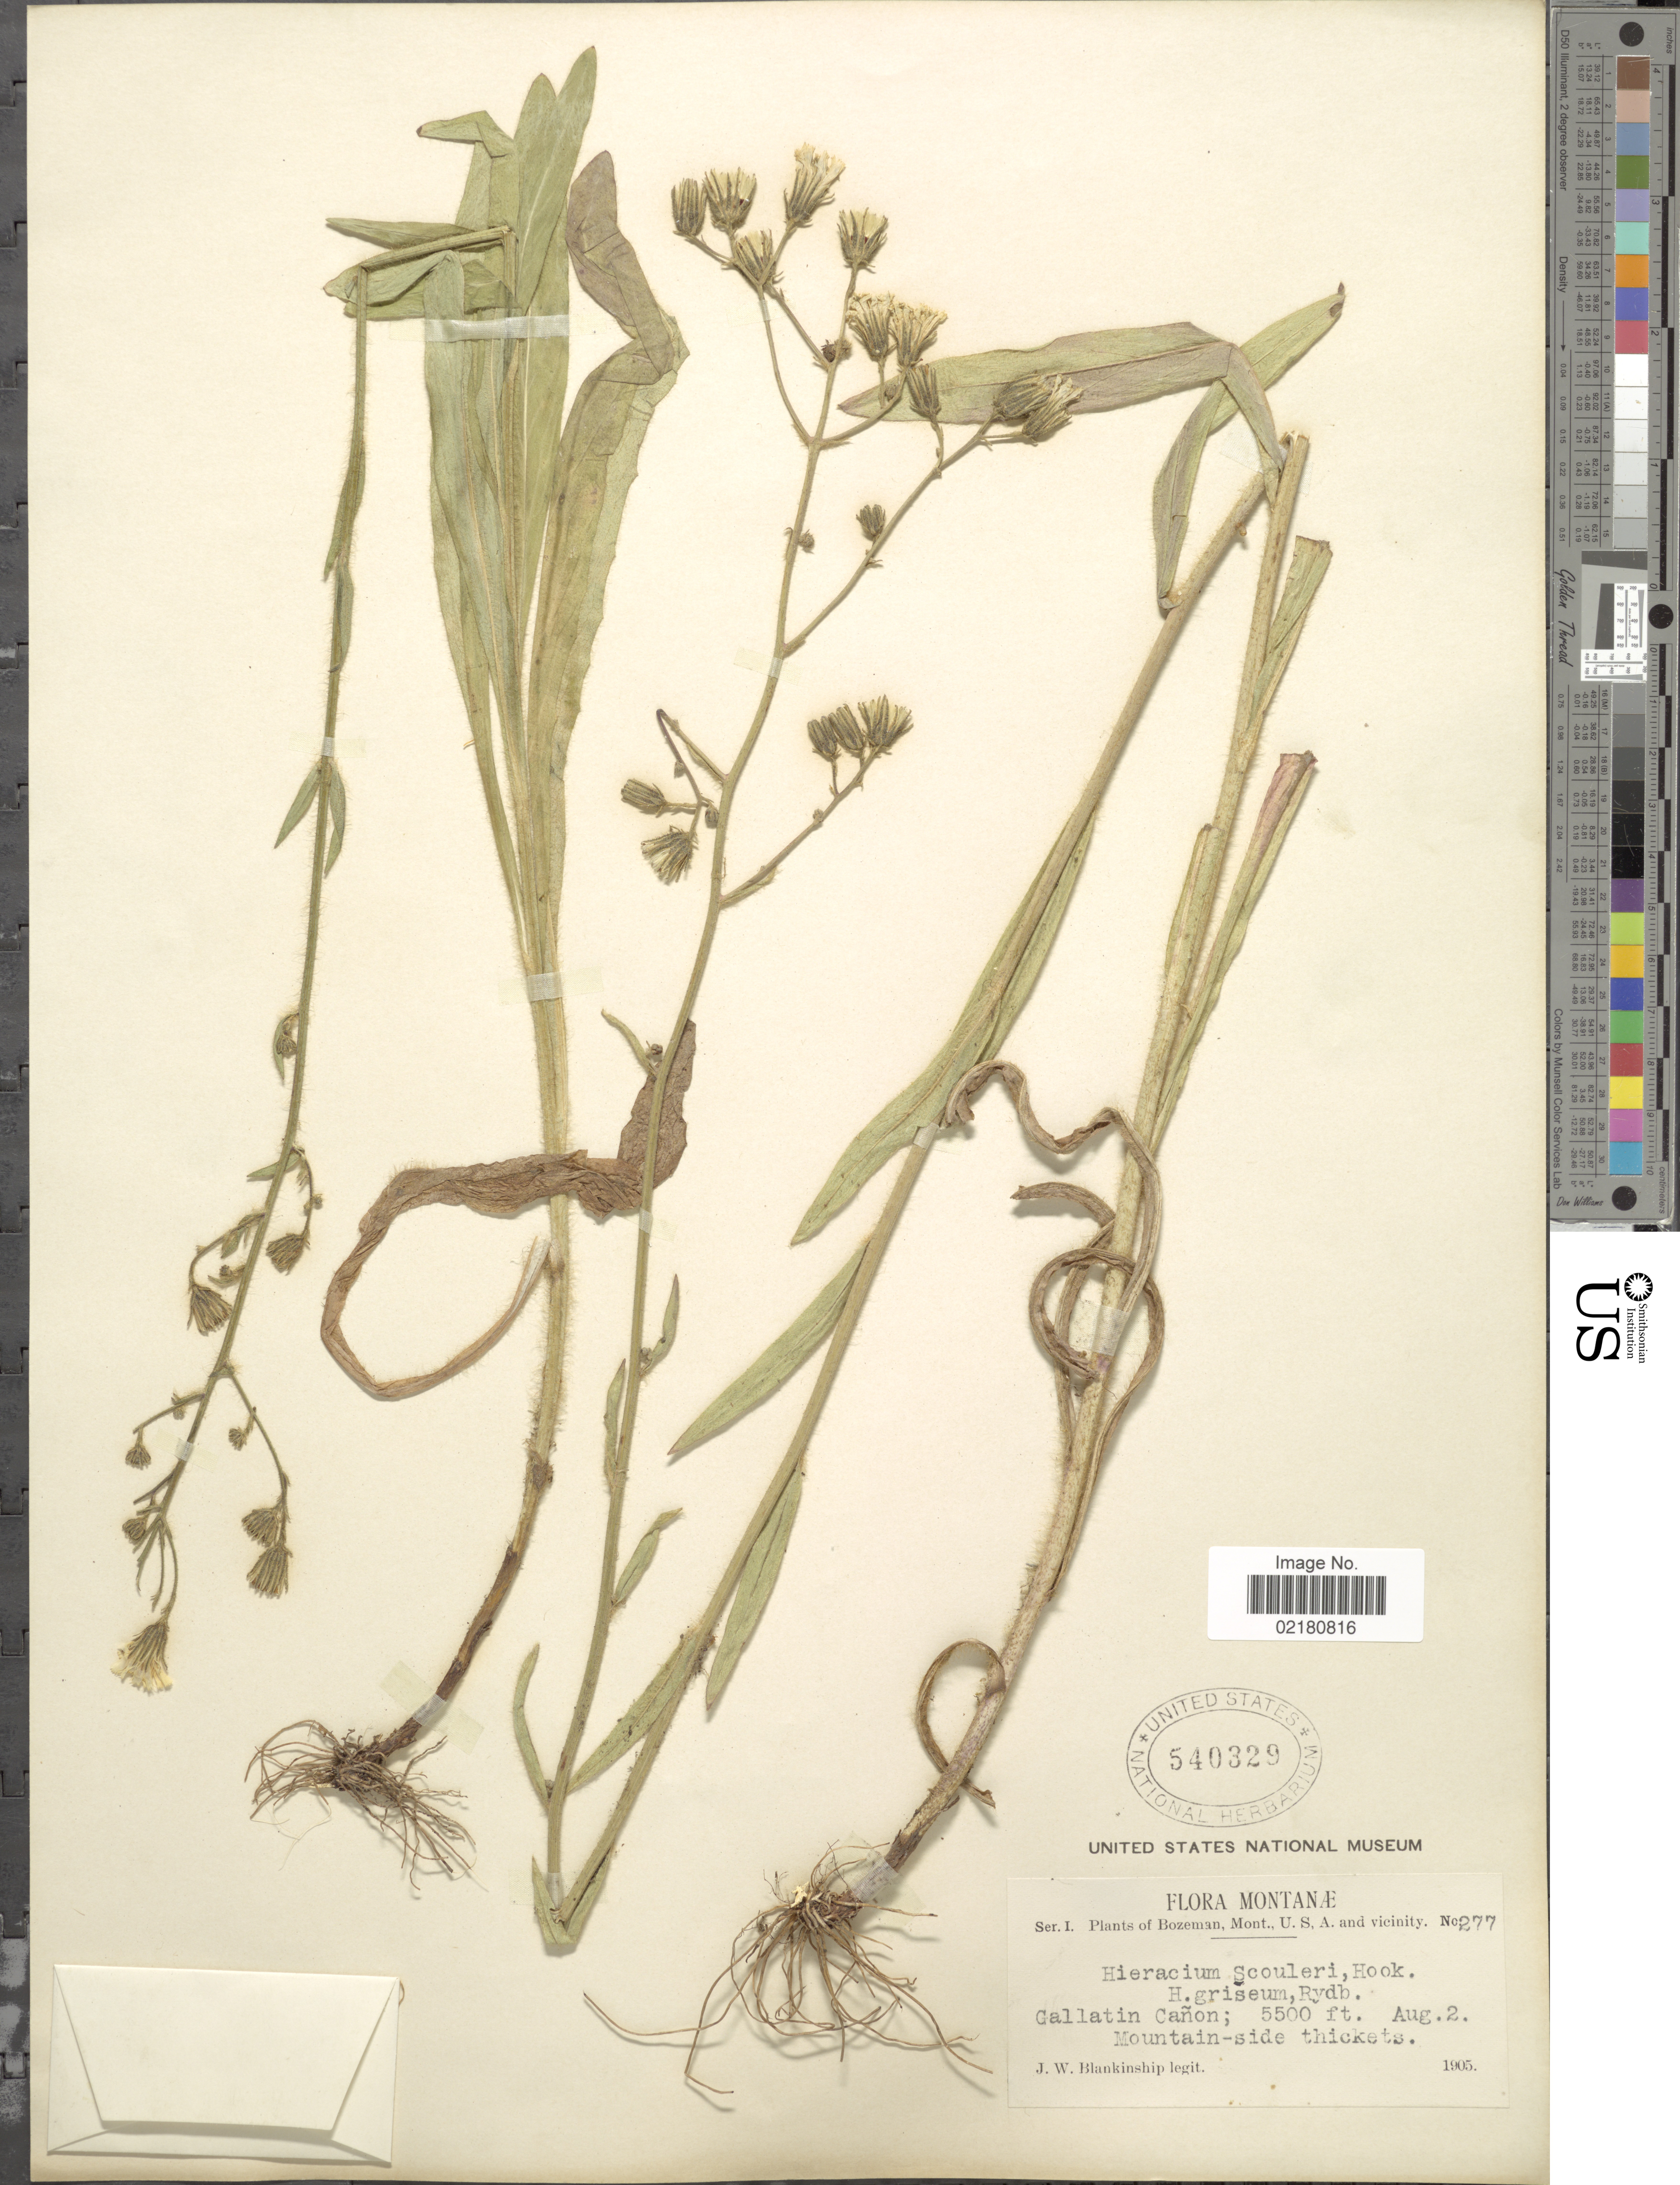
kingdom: Plantae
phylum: Tracheophyta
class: Magnoliopsida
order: Asterales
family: Asteraceae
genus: Hieracium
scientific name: Hieracium scouleri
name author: Hook.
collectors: J. W. Blankinship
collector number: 277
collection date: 1905-08-02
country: United States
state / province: Montana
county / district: Gallatin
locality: Bozeman, and vicinity, Gallatin Canon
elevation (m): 1676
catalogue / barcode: US 540329